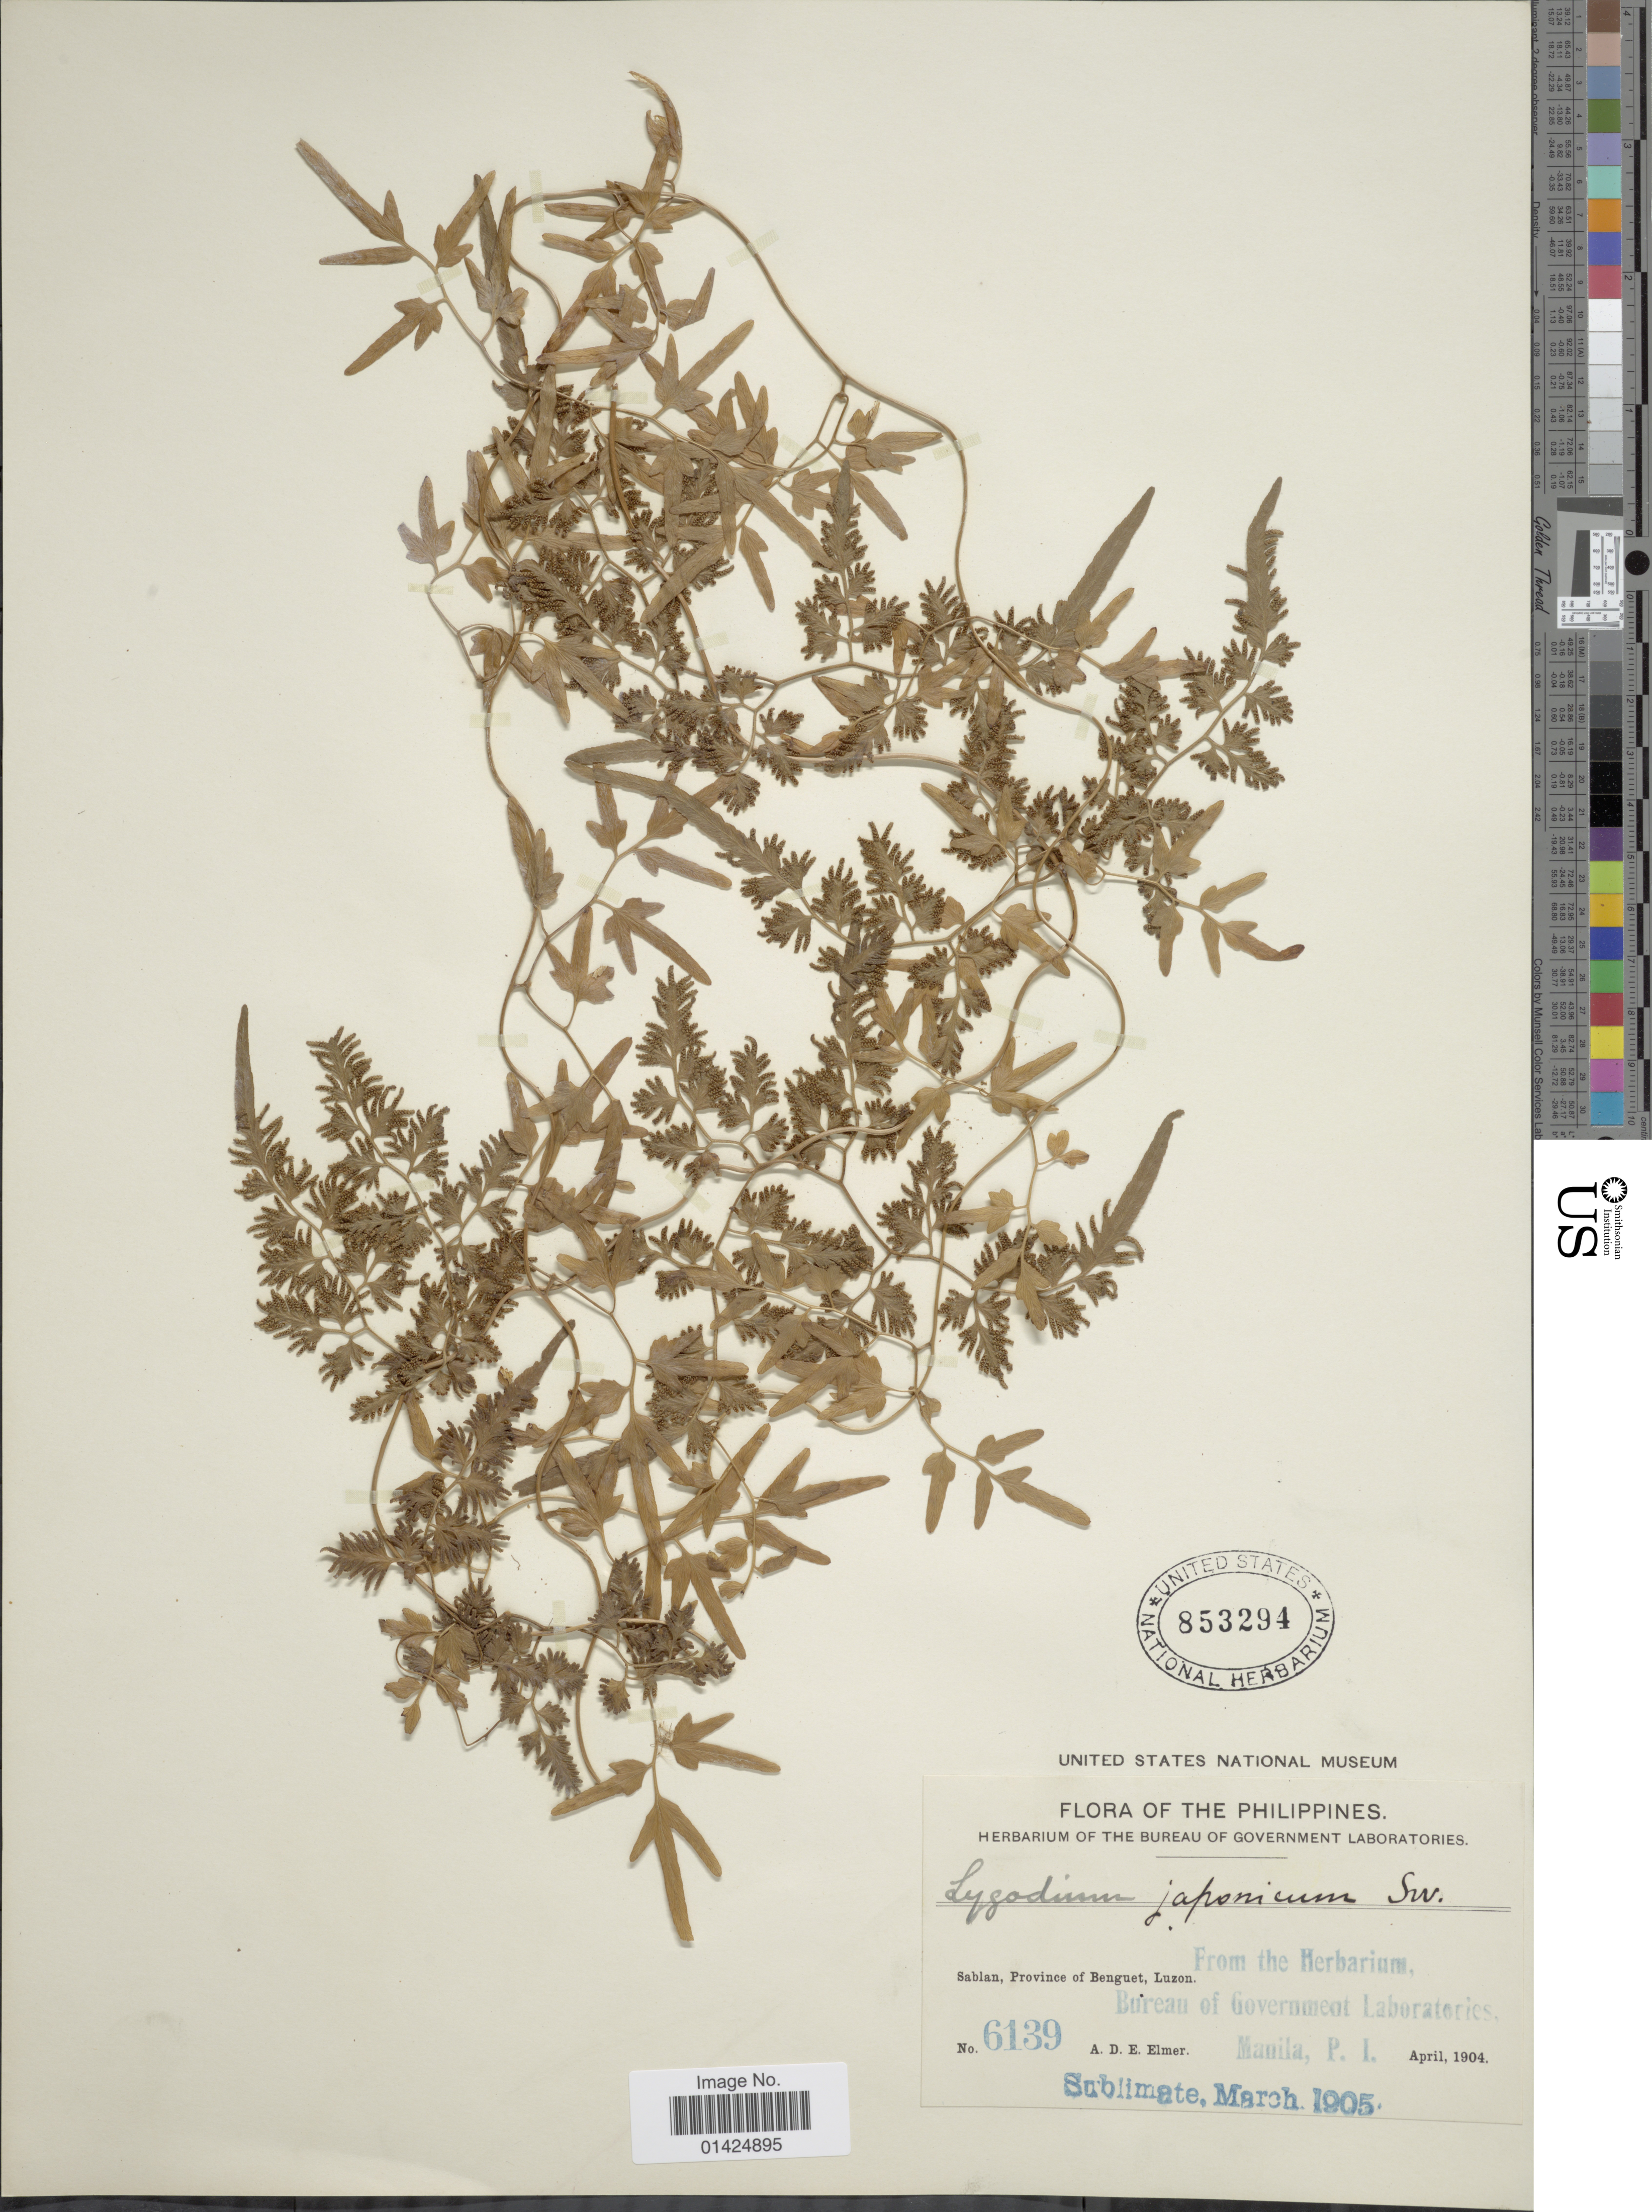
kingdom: Plantae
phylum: Tracheophyta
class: Polypodiopsida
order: Schizaeales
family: Lygodiaceae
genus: Lygodium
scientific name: Lygodium japonicum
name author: (Thunb.) Sw.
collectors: A. D. E. Elmer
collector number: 6139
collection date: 1904-04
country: Philippines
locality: Sablan, Province of Benguet, Luzon.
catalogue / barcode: US 853294